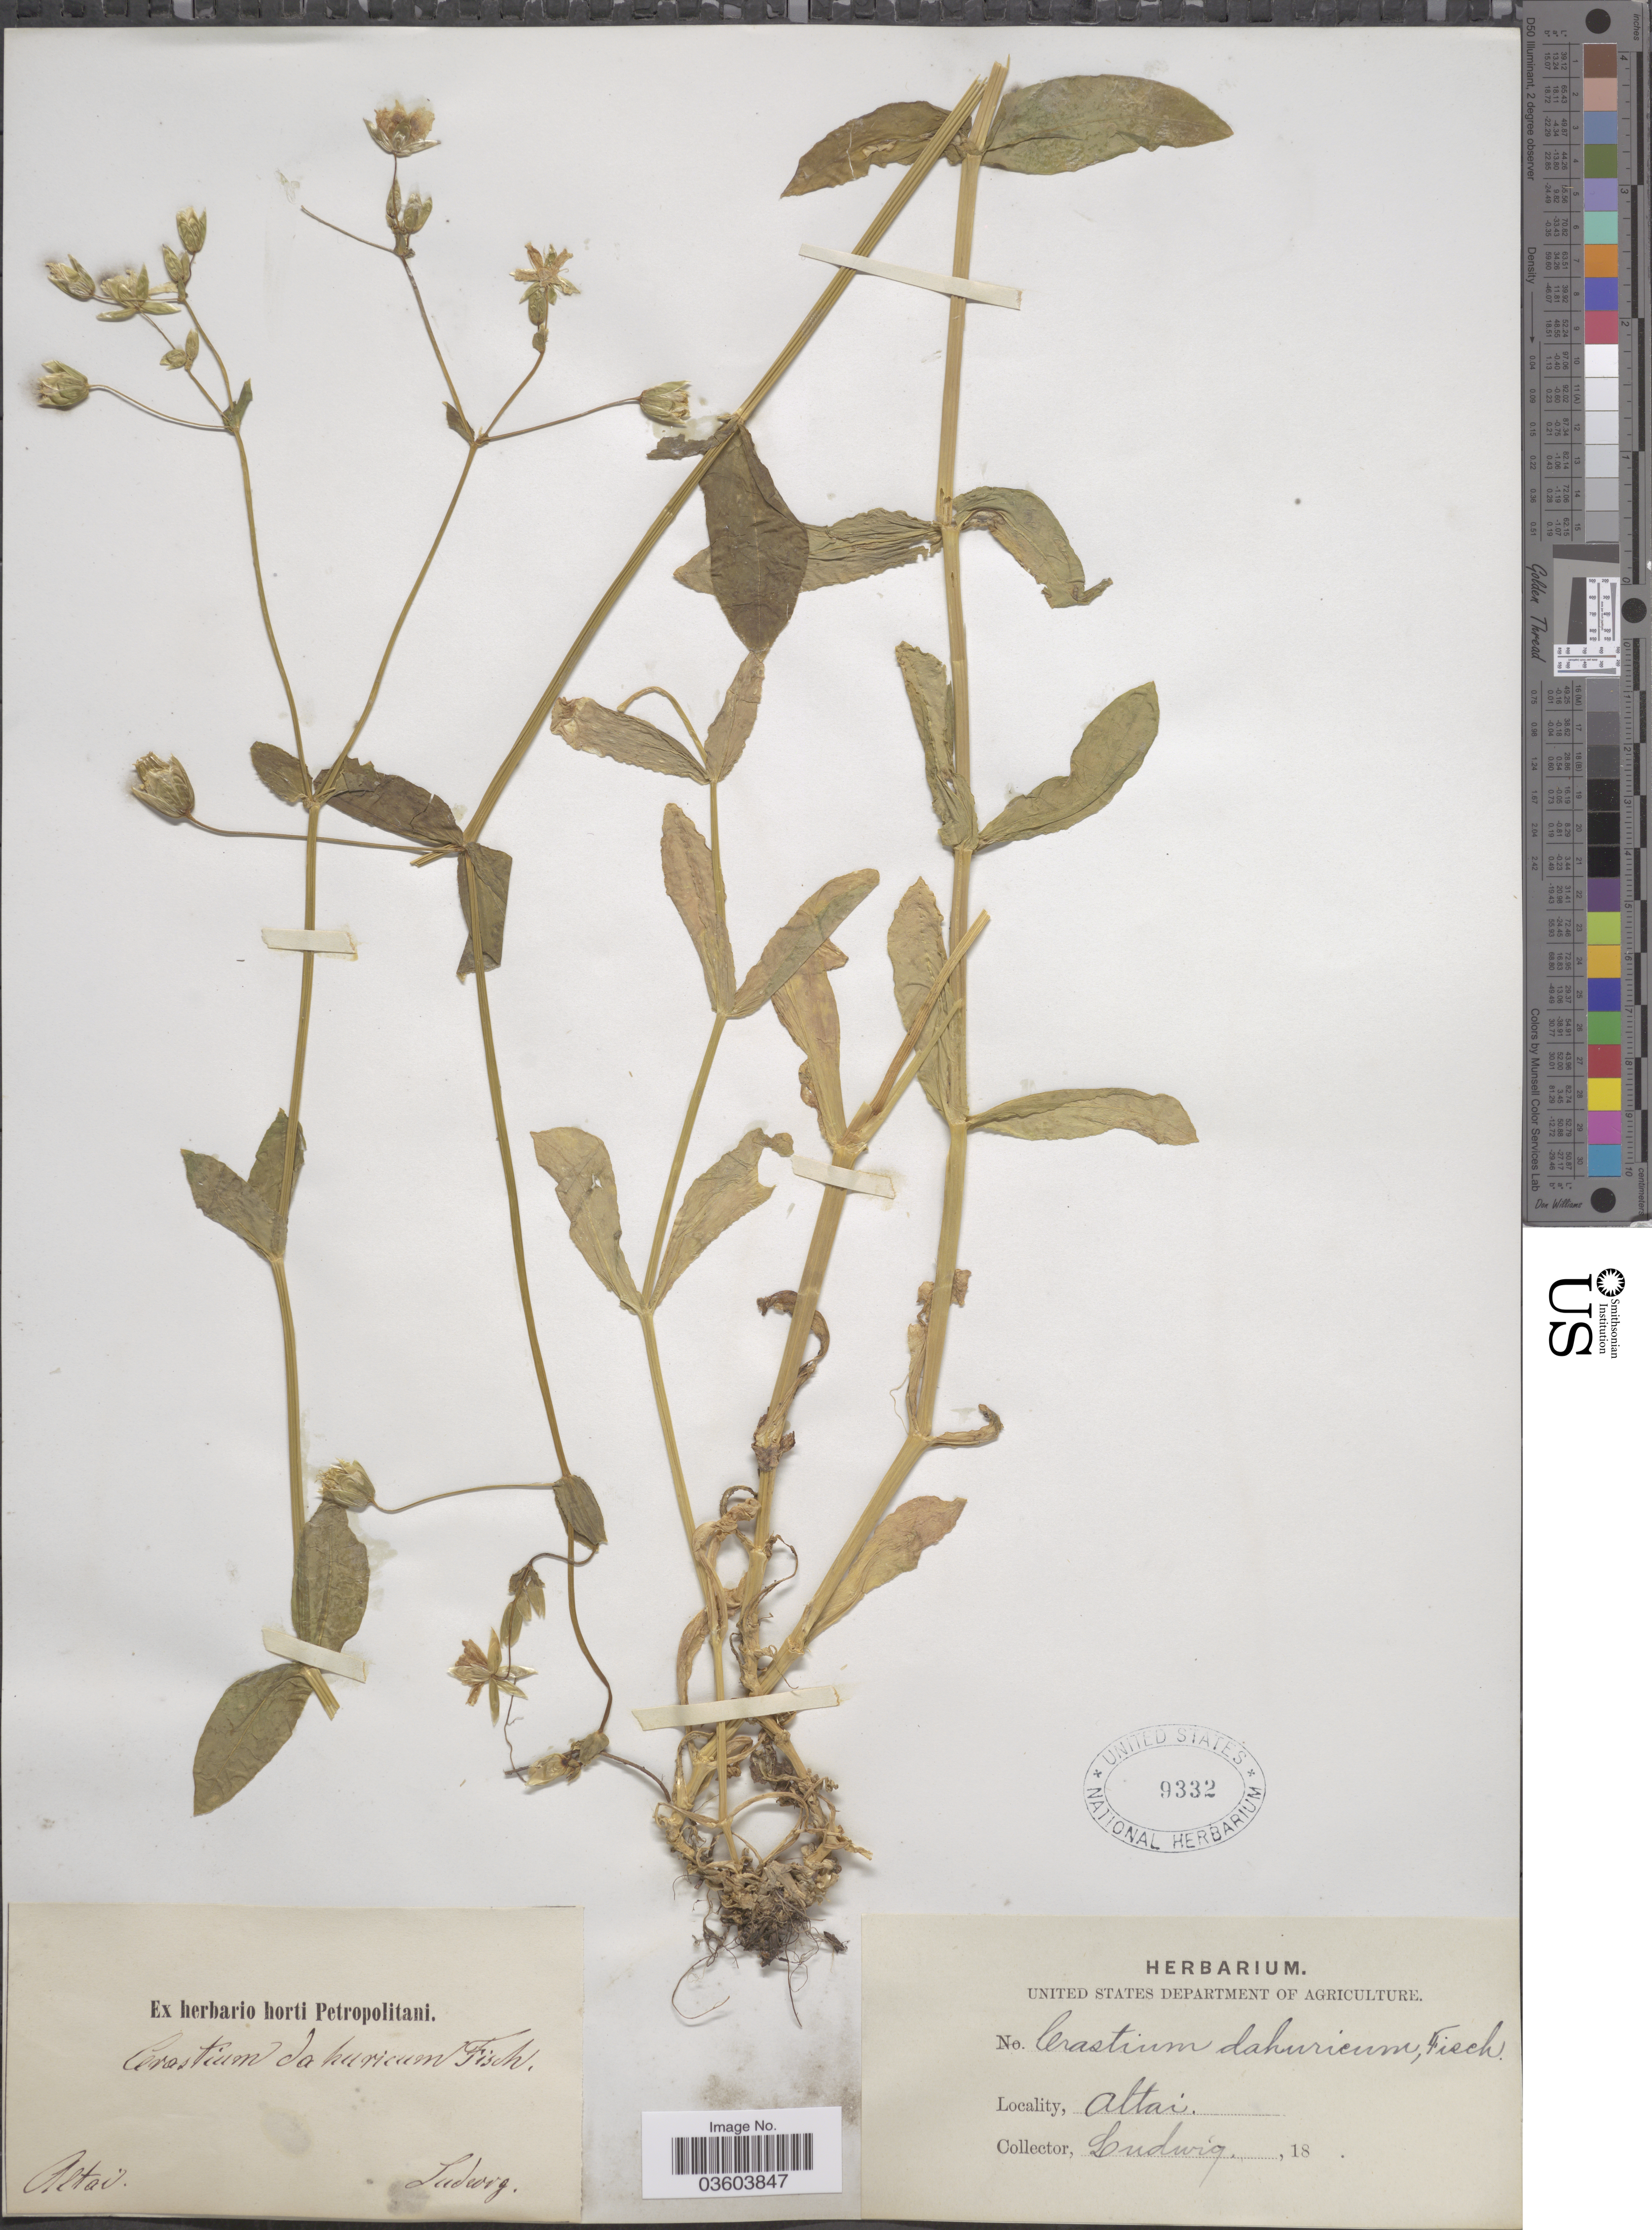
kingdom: Plantae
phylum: Tracheophyta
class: Magnoliopsida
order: Caryophyllales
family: Caryophyllaceae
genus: Cerastium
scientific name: Cerastium davuricum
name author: Fisch. ex Spreng.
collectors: Ludwig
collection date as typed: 18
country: Russian Federation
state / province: Altai Republic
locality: Altai.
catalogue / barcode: US 9332